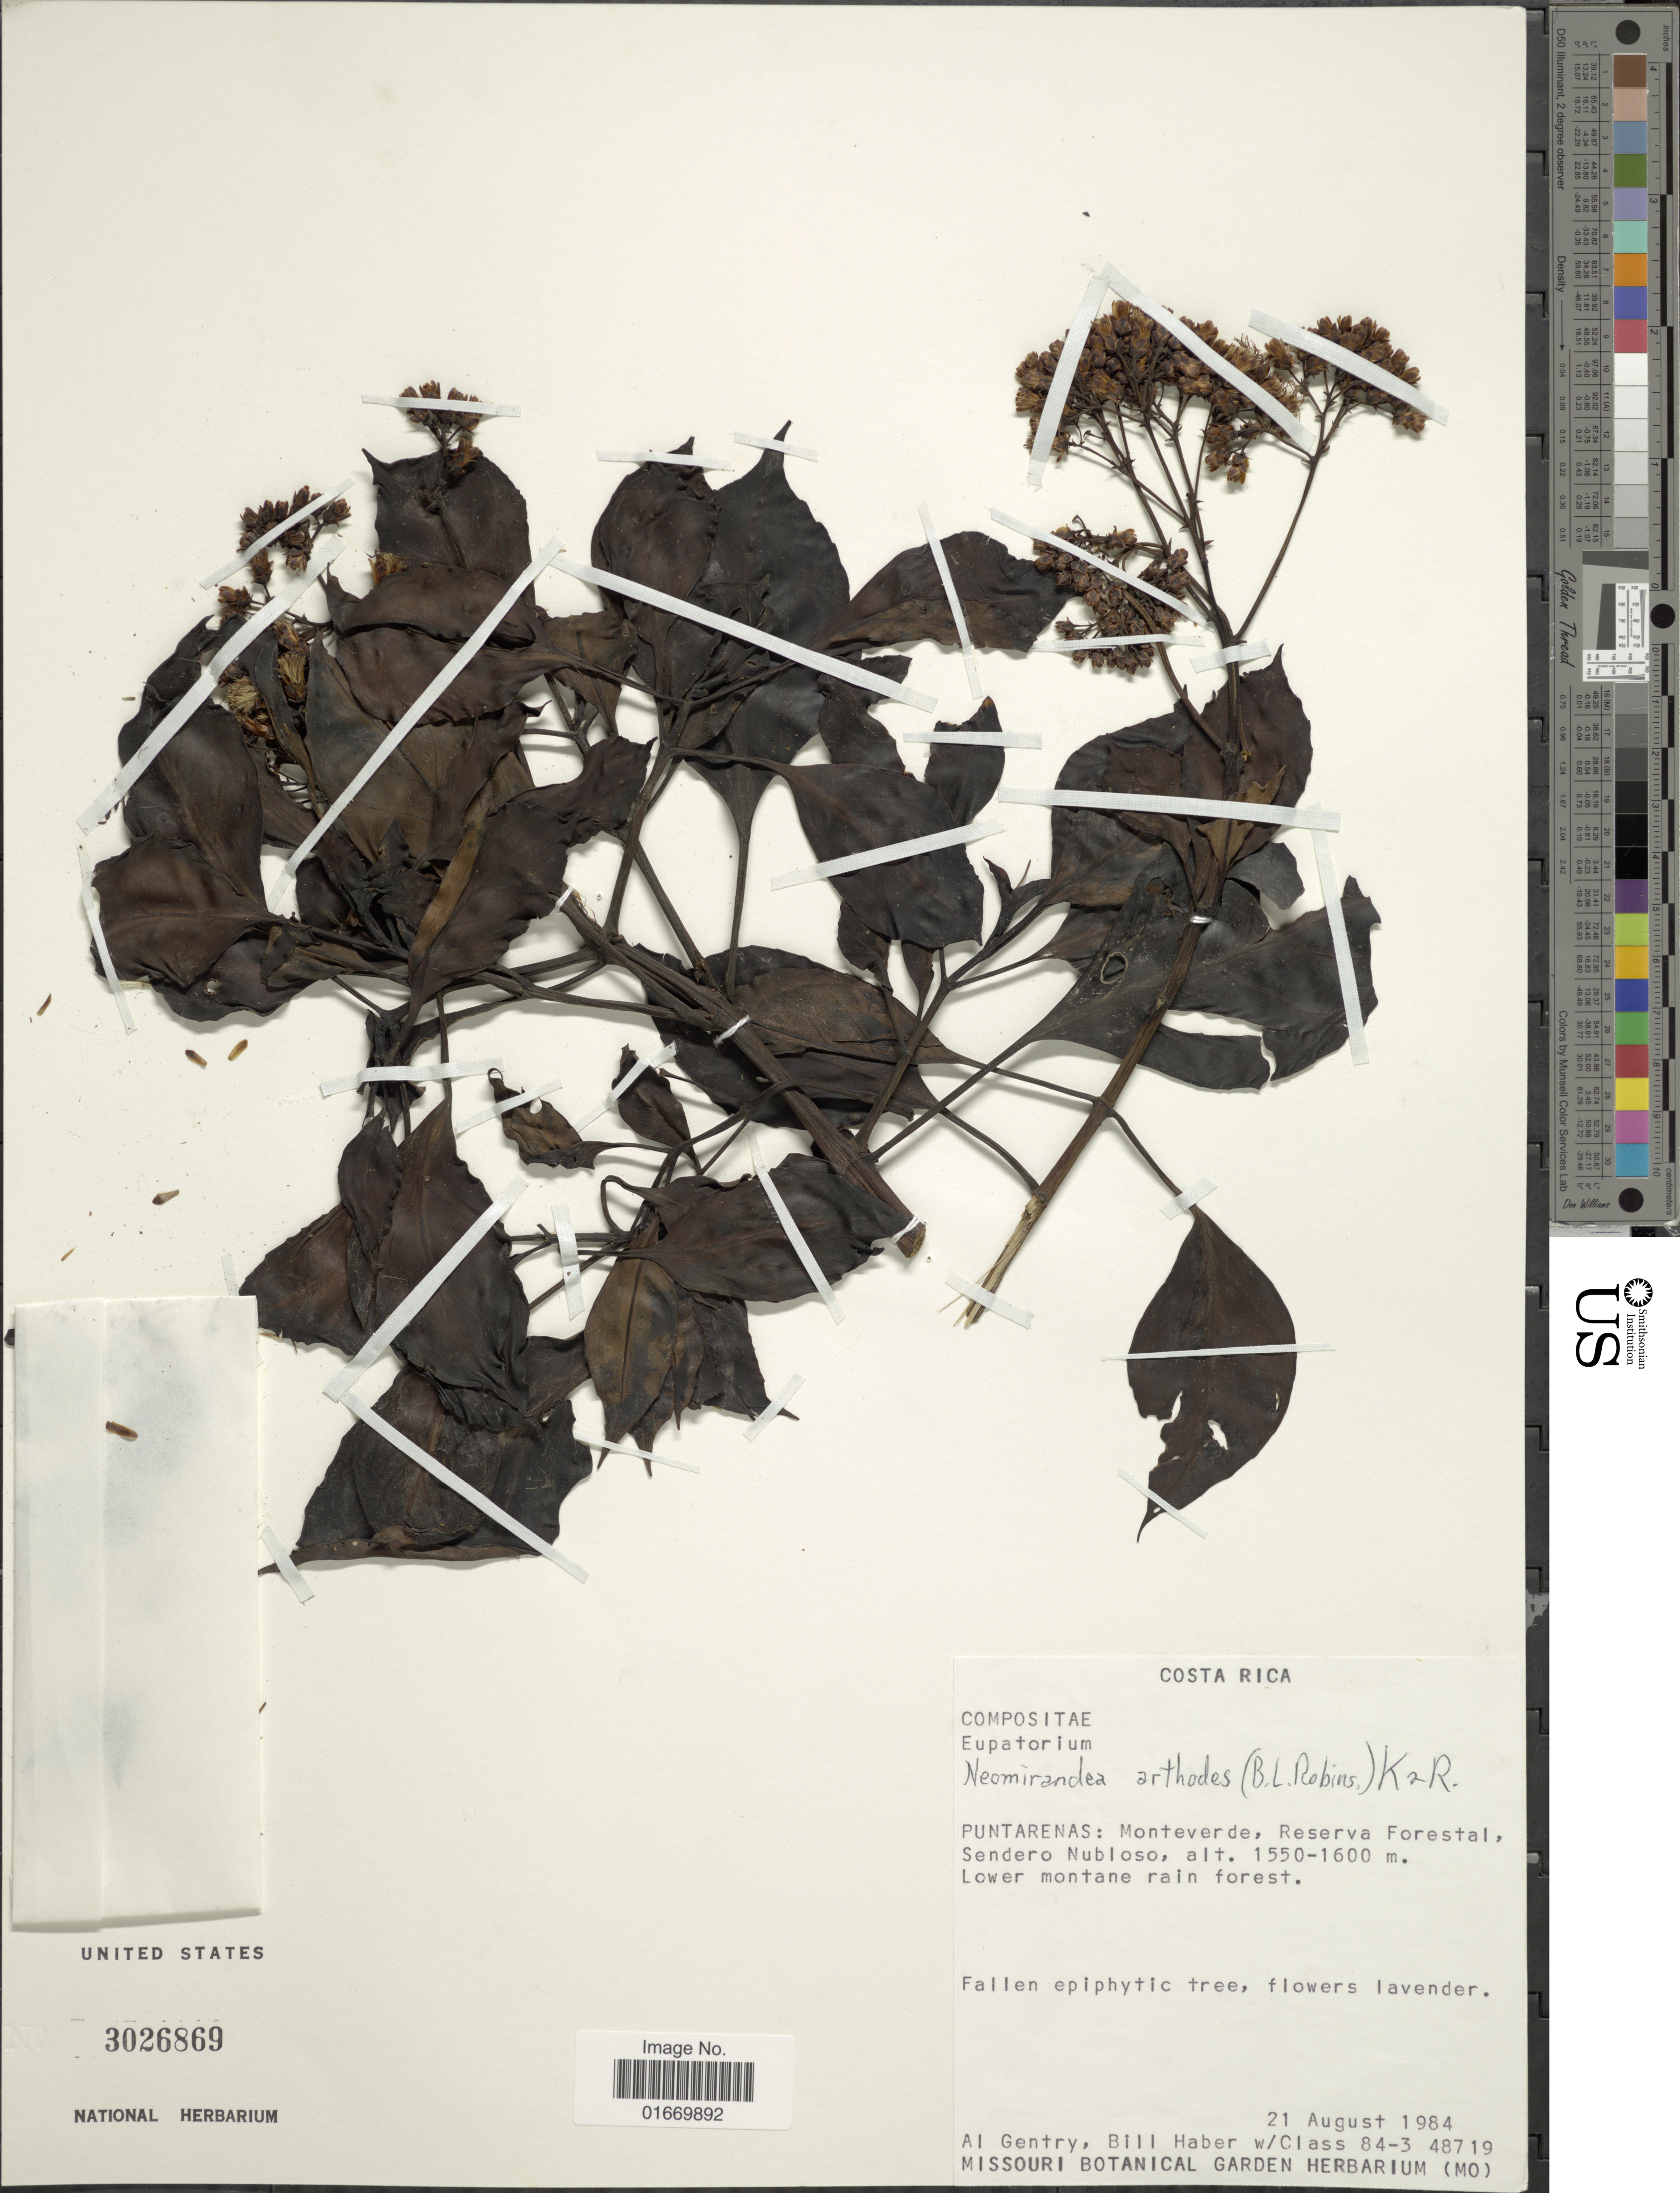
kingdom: Plantae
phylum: Tracheophyta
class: Magnoliopsida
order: Asterales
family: Asteraceae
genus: Neomirandea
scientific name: Neomirandea arthodes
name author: (B.L. Rob.) R.M. King & H. Rob.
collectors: A. H. Gentry, B. Haber & Students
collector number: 48719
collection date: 1984-08-21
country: Costa Rica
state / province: Puntarenas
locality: Monteverde, Reserva Forestal Sendero Nubloso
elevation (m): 1550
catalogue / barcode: US 3026869